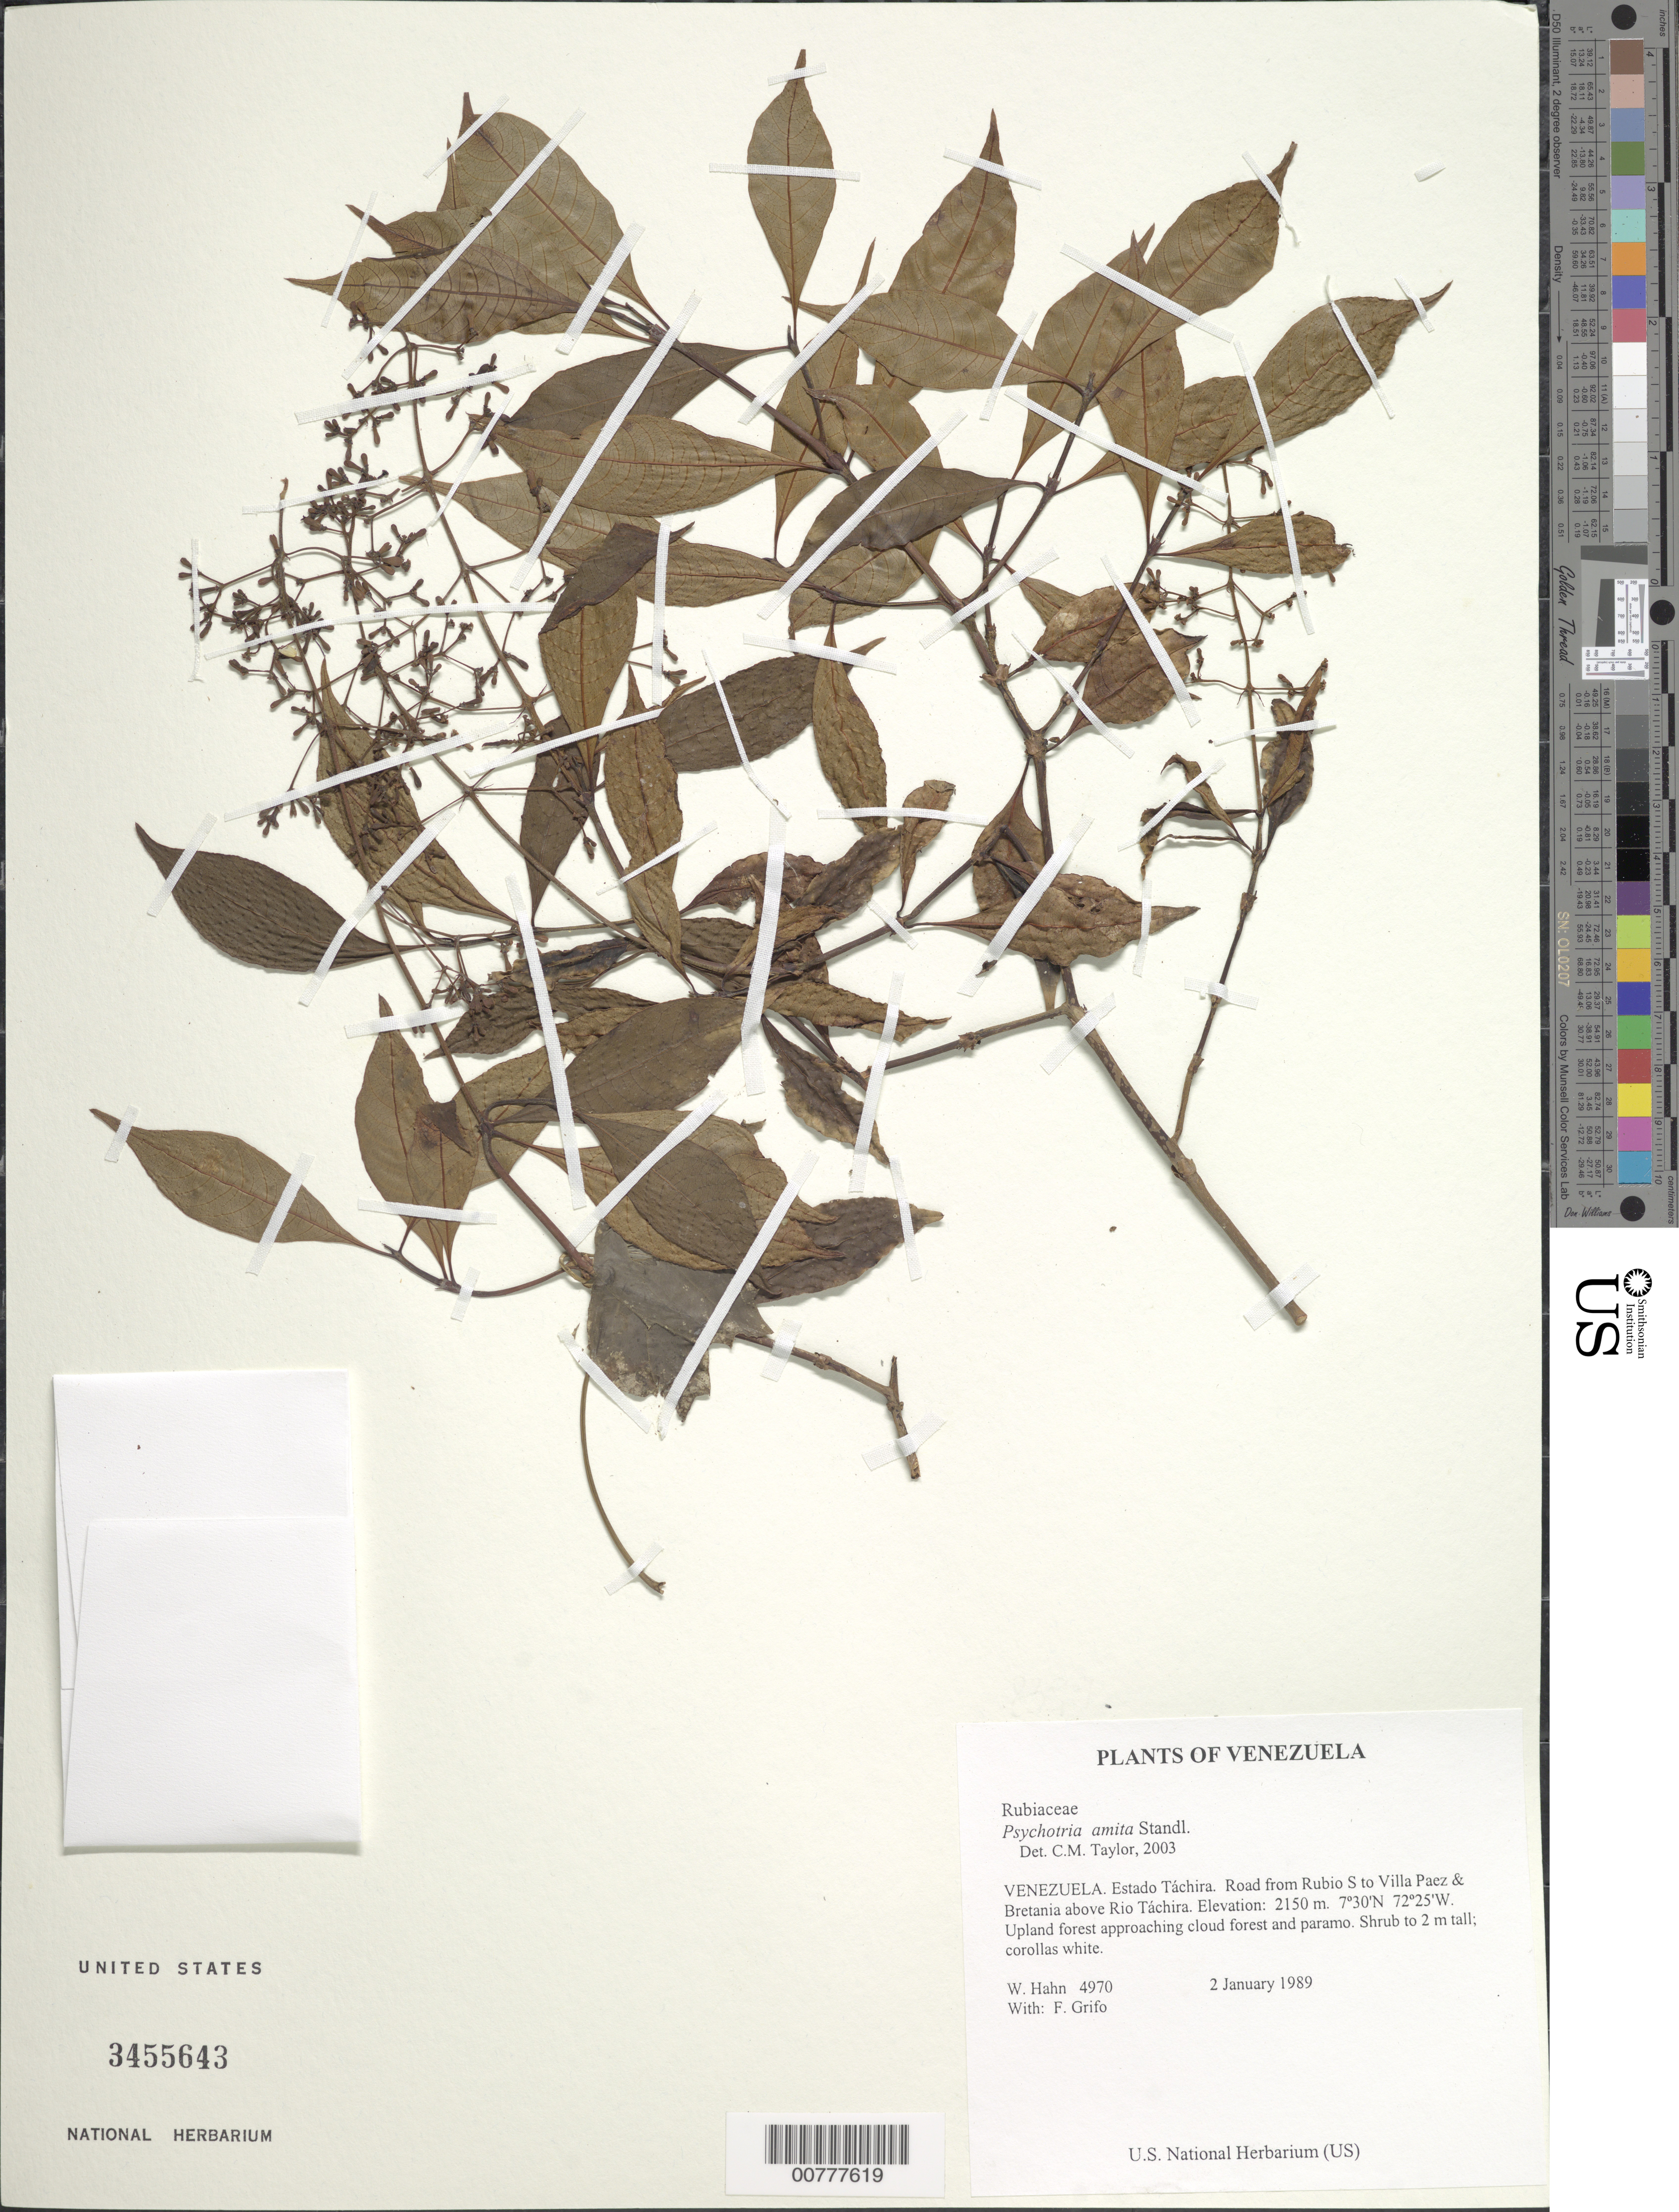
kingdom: Plantae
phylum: Tracheophyta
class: Magnoliopsida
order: Gentianales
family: Rubiaceae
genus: Psychotria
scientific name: Psychotria amita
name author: Standl.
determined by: Taylor, Charlotte M.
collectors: W. Hahn & F. Grifo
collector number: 4970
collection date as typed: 2 January 1989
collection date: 1989-01-02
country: Venezuela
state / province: Táchira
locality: Road from Rubio S to Villa Paez & Bretania above Rio Táchira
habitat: Upland forest approaching cloud forest and paramo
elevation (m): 2150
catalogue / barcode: US 3455643